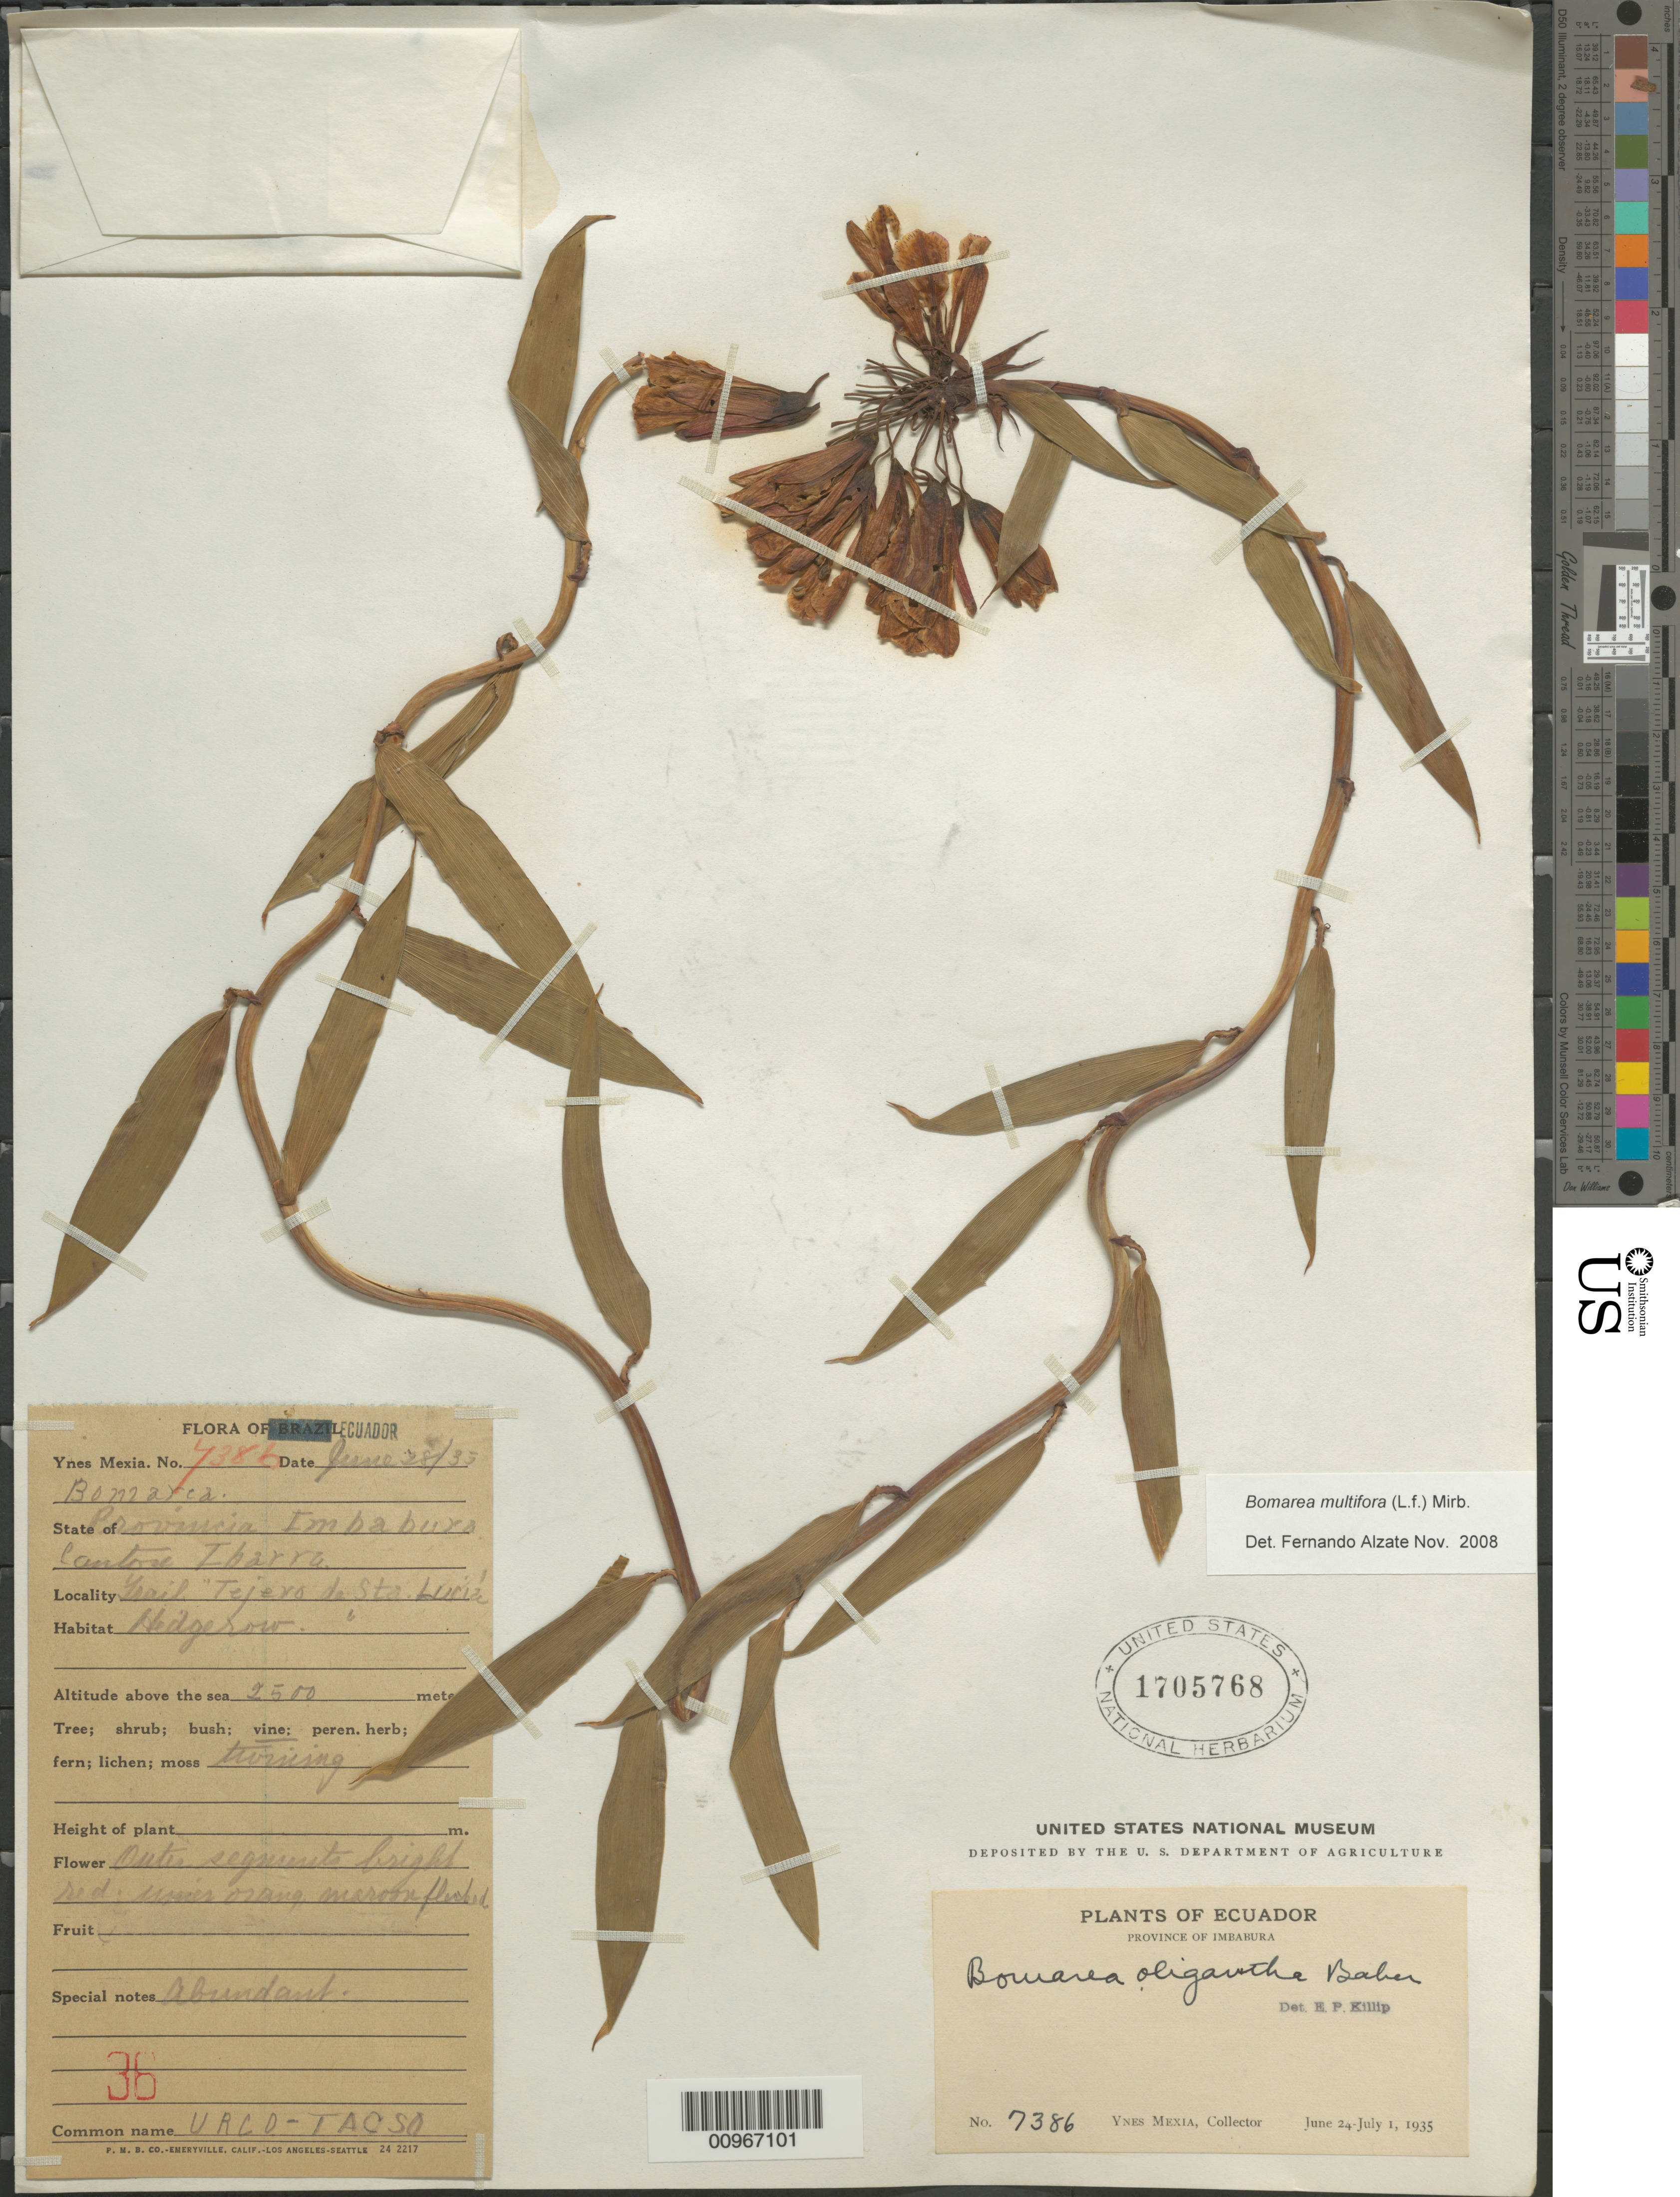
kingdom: Plantae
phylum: Tracheophyta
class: Liliopsida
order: Liliales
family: Alstroemeriaceae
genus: Bomarea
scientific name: Bomarea multiflora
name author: (L. f.) Mirb.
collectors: Y. Mexia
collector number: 7386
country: Ecuador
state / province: Imbabura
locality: Canton Ibarra, Trail "Tejero de Sta. Lucia"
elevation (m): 2500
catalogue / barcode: US 1705768